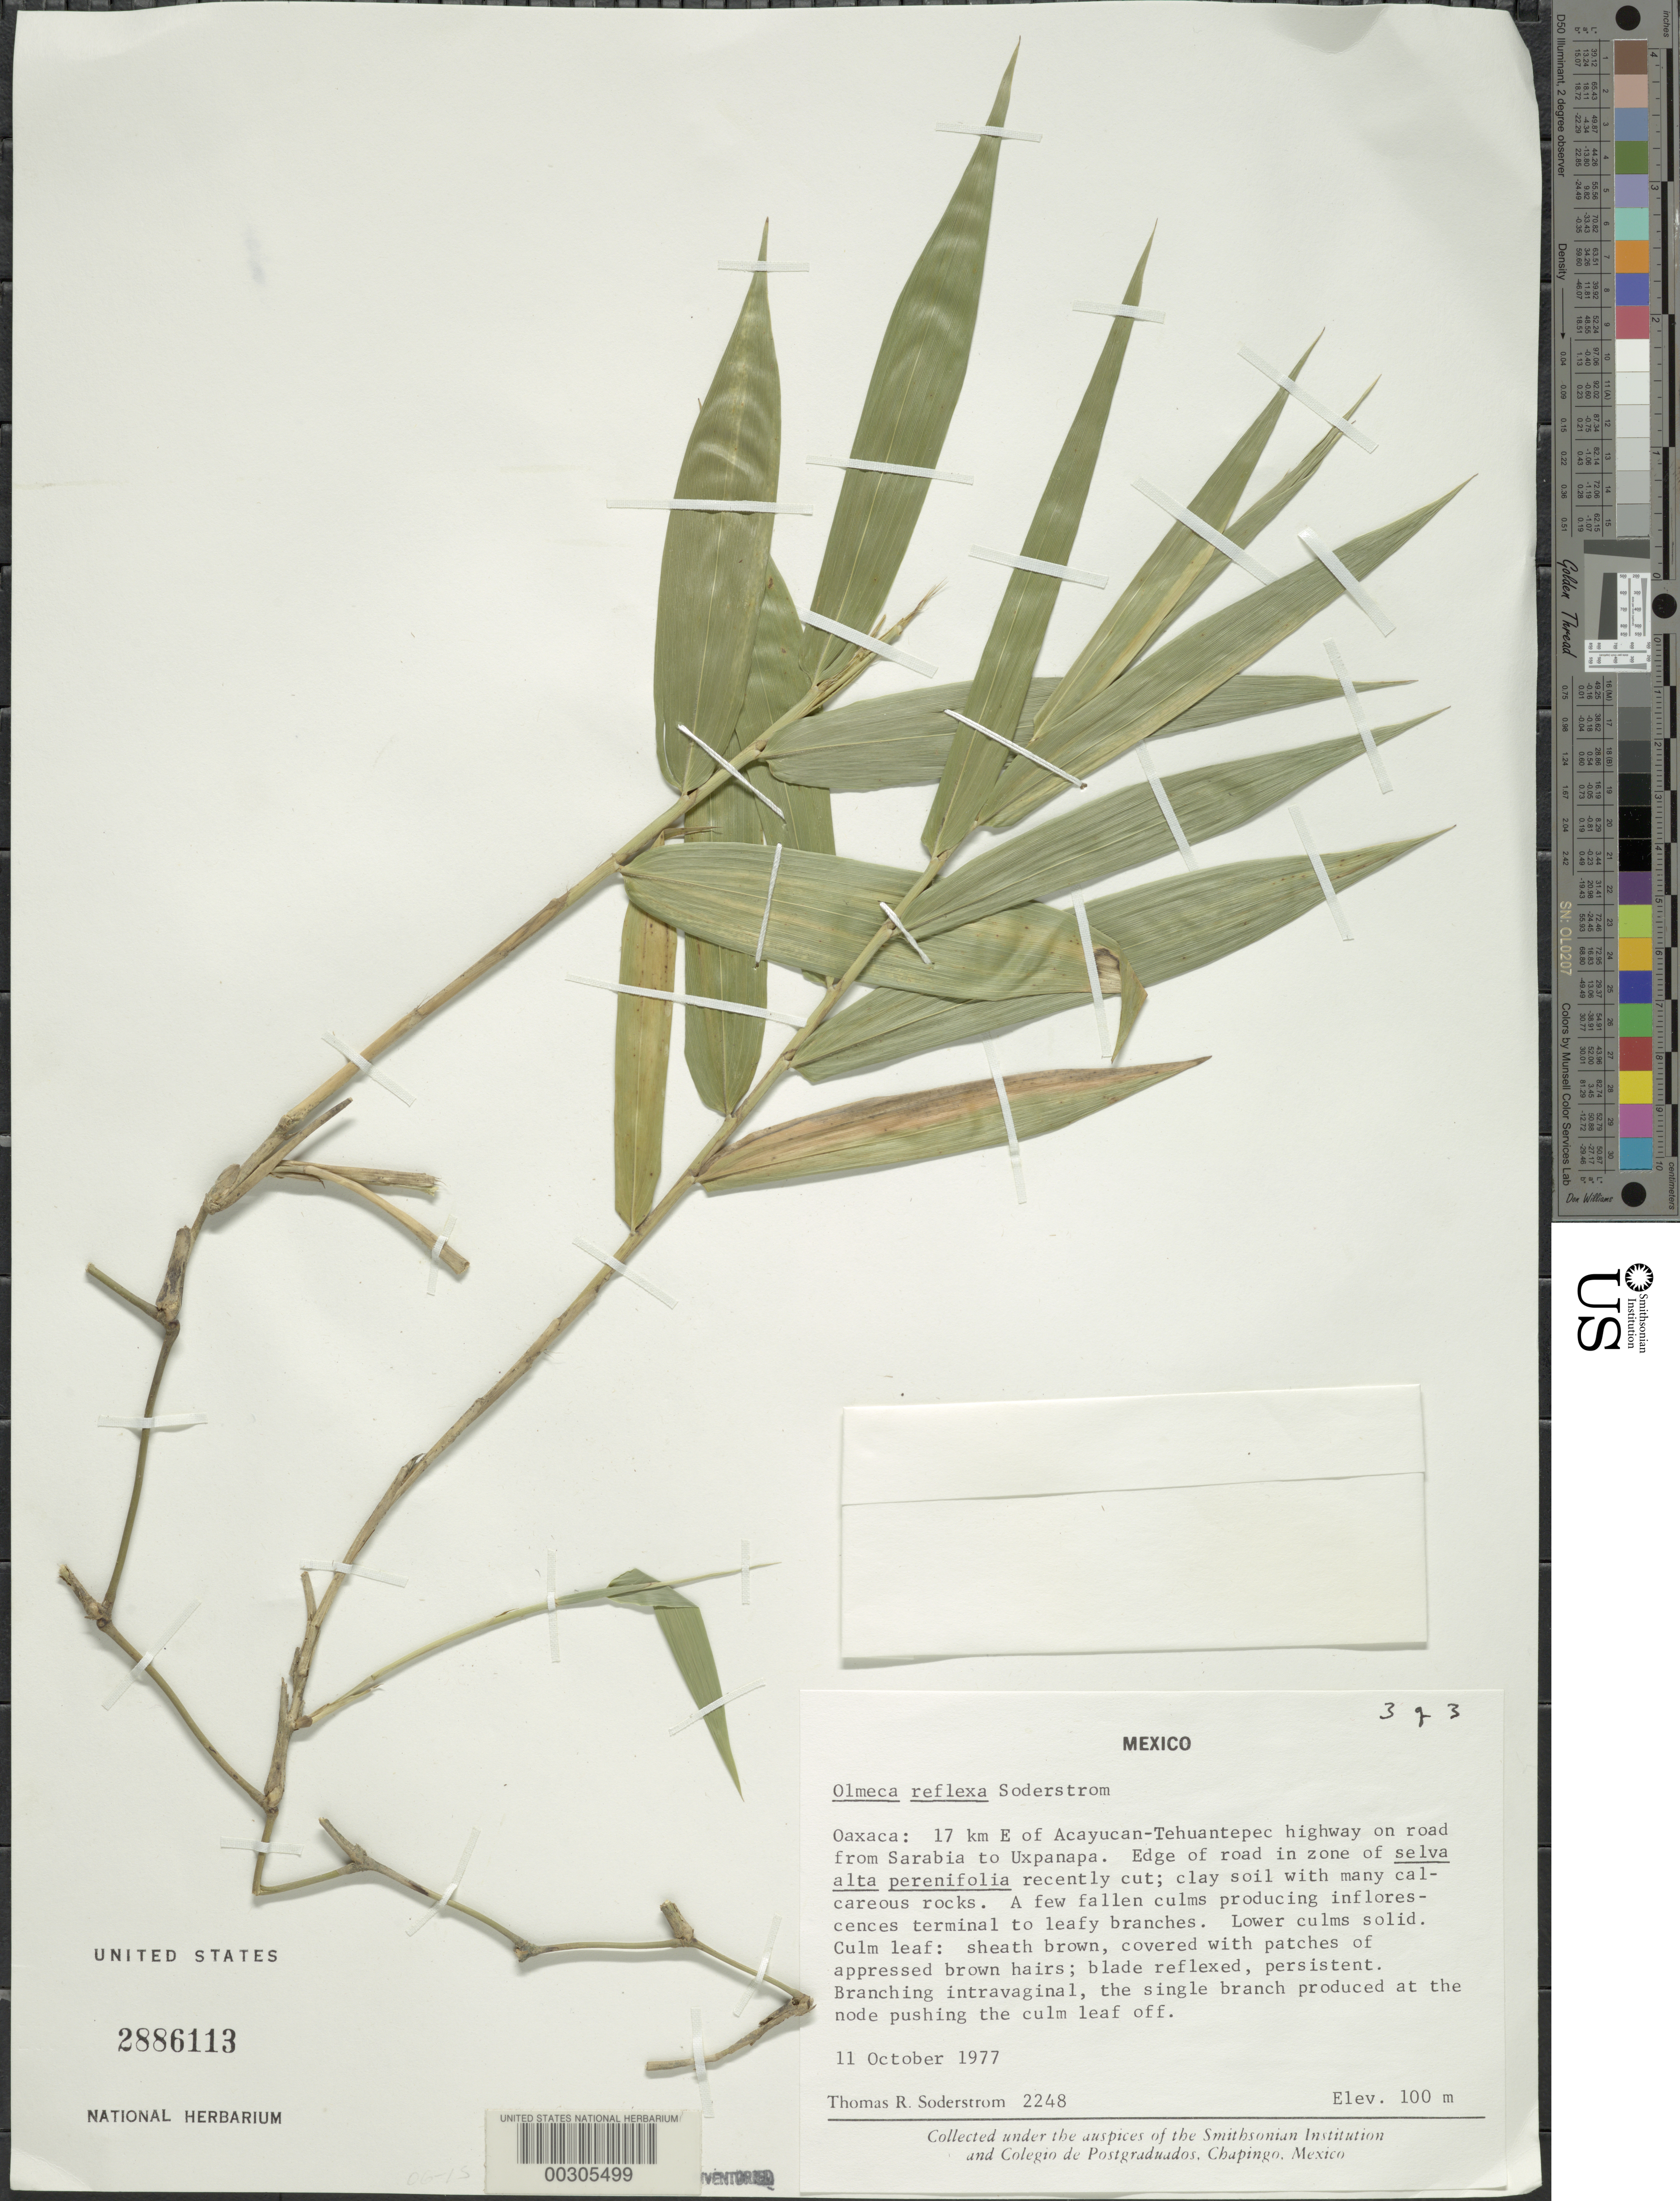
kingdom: Plantae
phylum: Tracheophyta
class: Liliopsida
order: Poales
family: Poaceae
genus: Olmeca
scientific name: Olmeca reflexa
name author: Soderstr.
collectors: T. R. Soderstrom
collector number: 2248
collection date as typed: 11 Oct 1977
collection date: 1977-10-11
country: Mexico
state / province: Oaxaca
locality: Sarabia, Uxpanapa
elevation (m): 100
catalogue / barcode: US 2886113